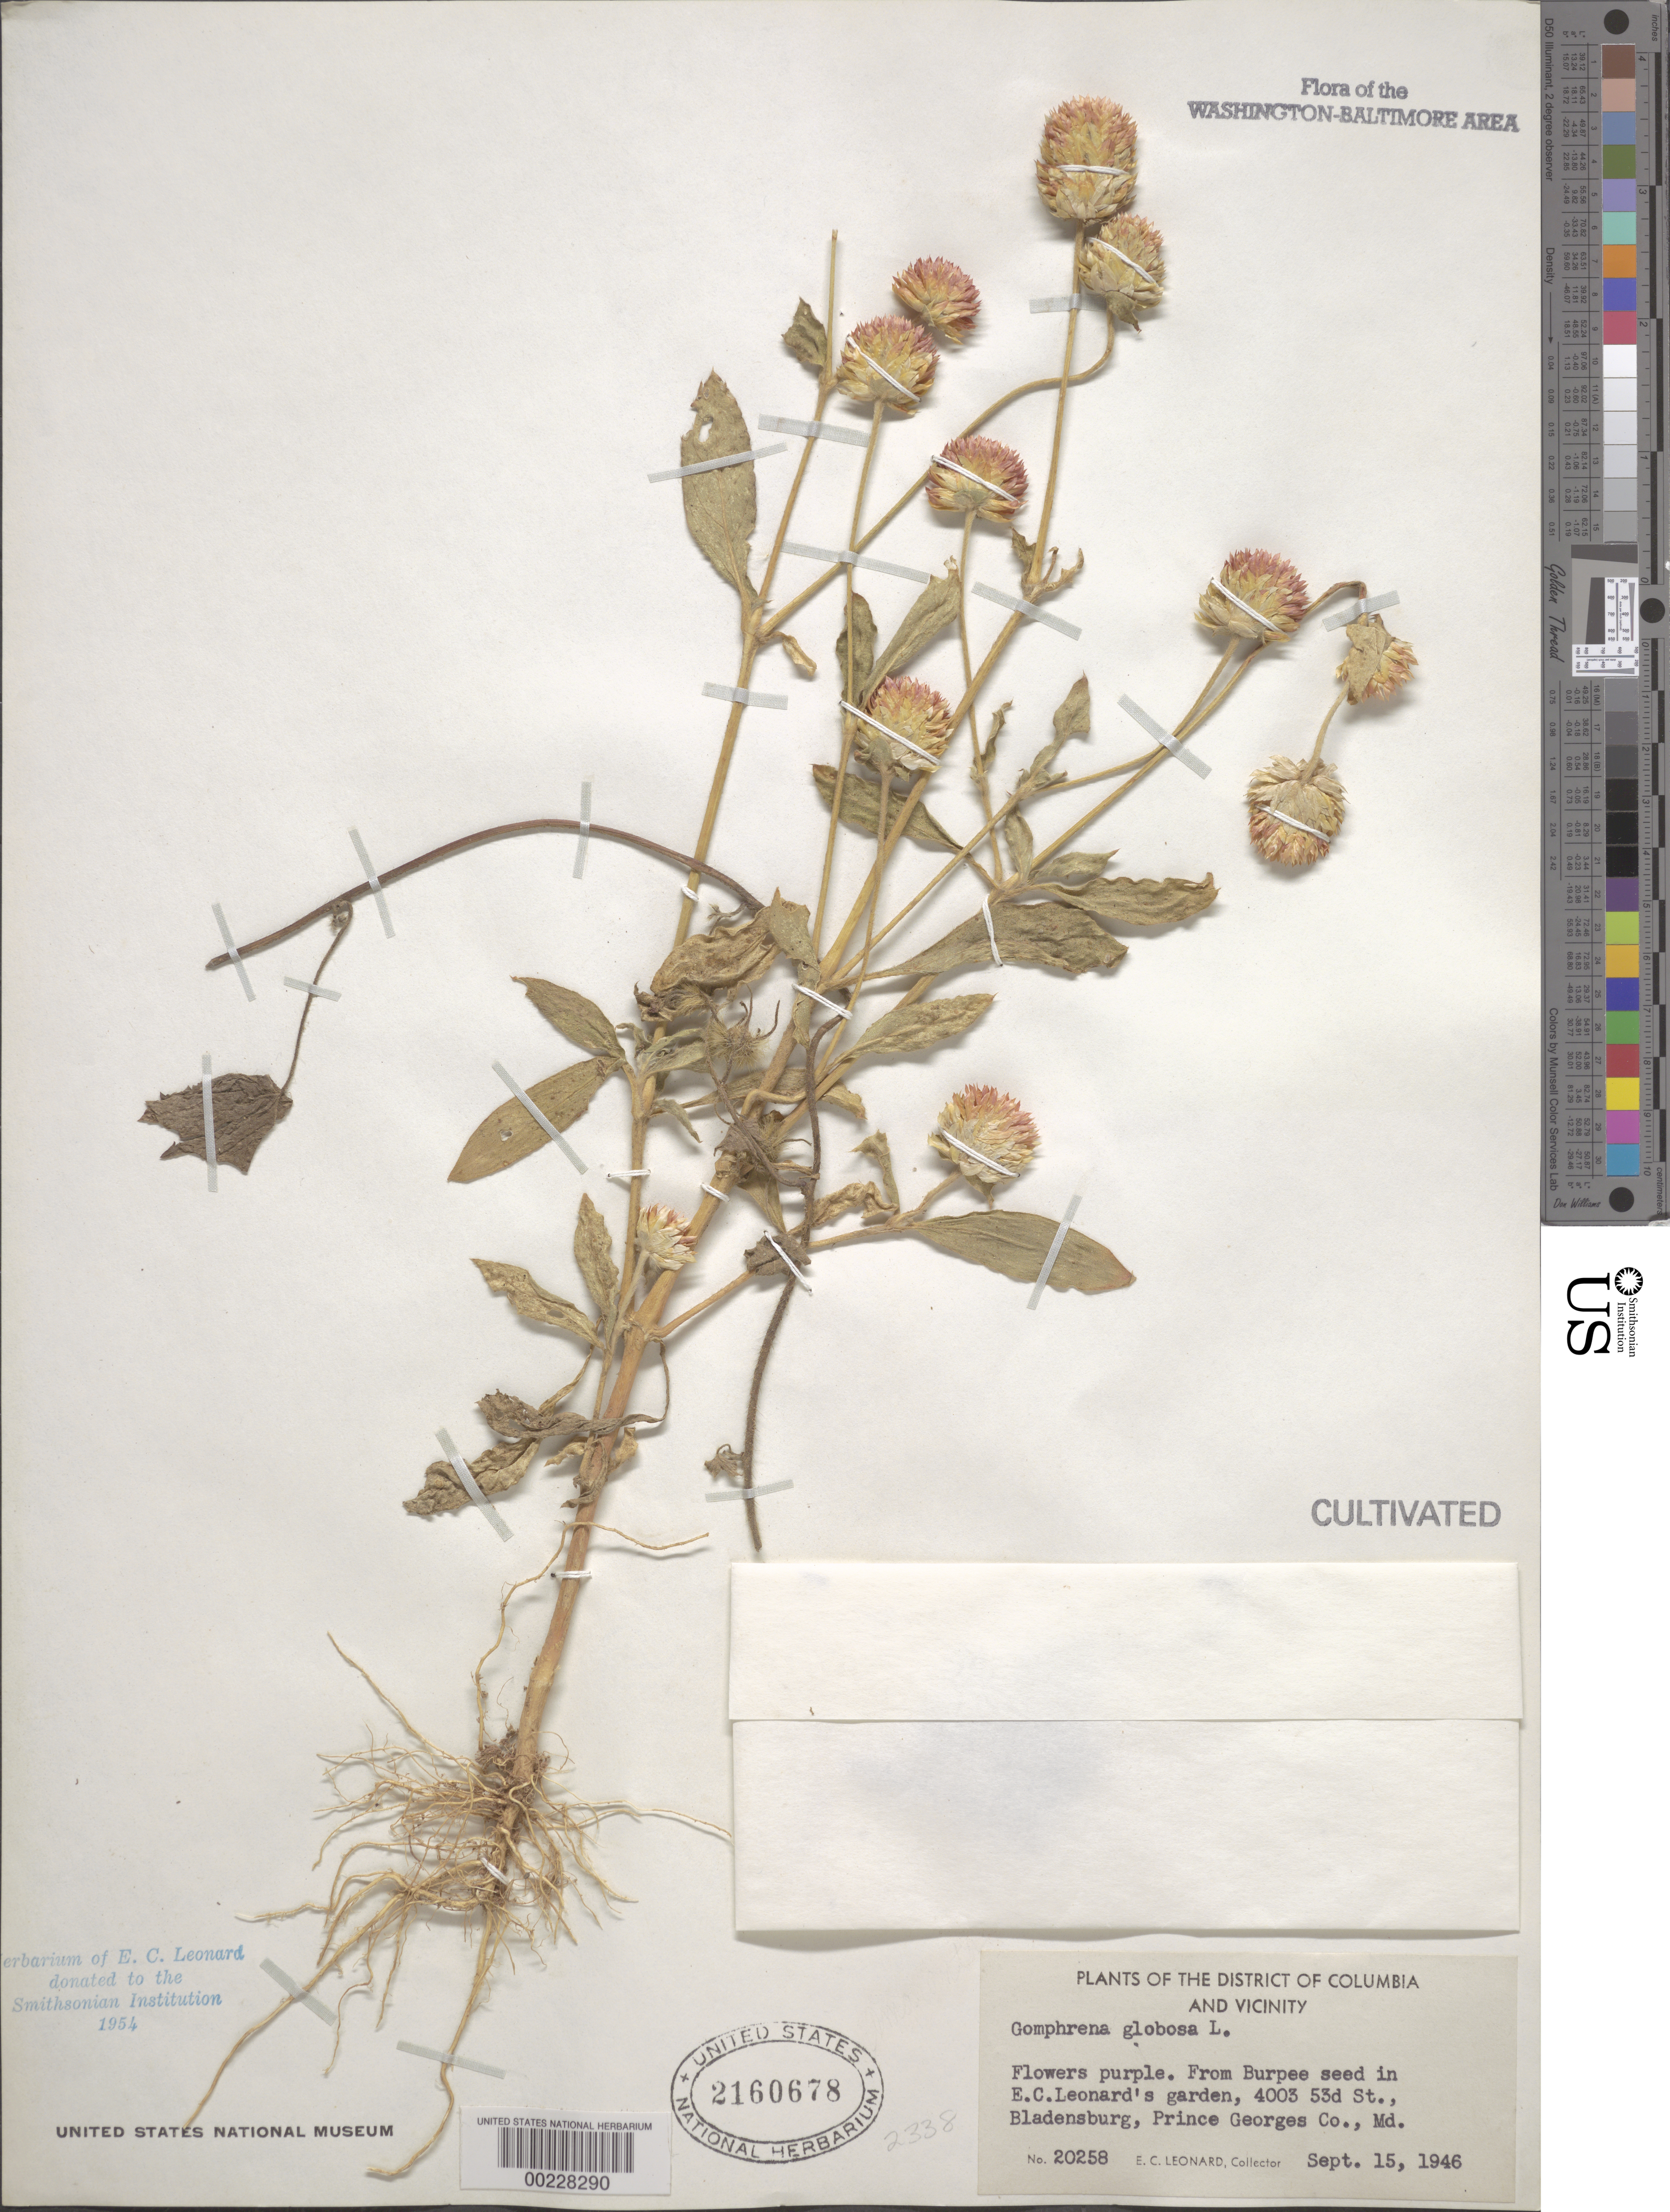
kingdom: Plantae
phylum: Tracheophyta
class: Magnoliopsida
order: Caryophyllales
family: Amaranthaceae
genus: Gomphrena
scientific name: Gomphrena globosa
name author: L.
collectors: E. C. Leonard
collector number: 20258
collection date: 1946-09-15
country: United States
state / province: Maryland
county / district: Prince George's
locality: E.C. Leonard's garden, 4003 53d St., Bladensburg, Prince Georges Co.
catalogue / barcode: US 2160678